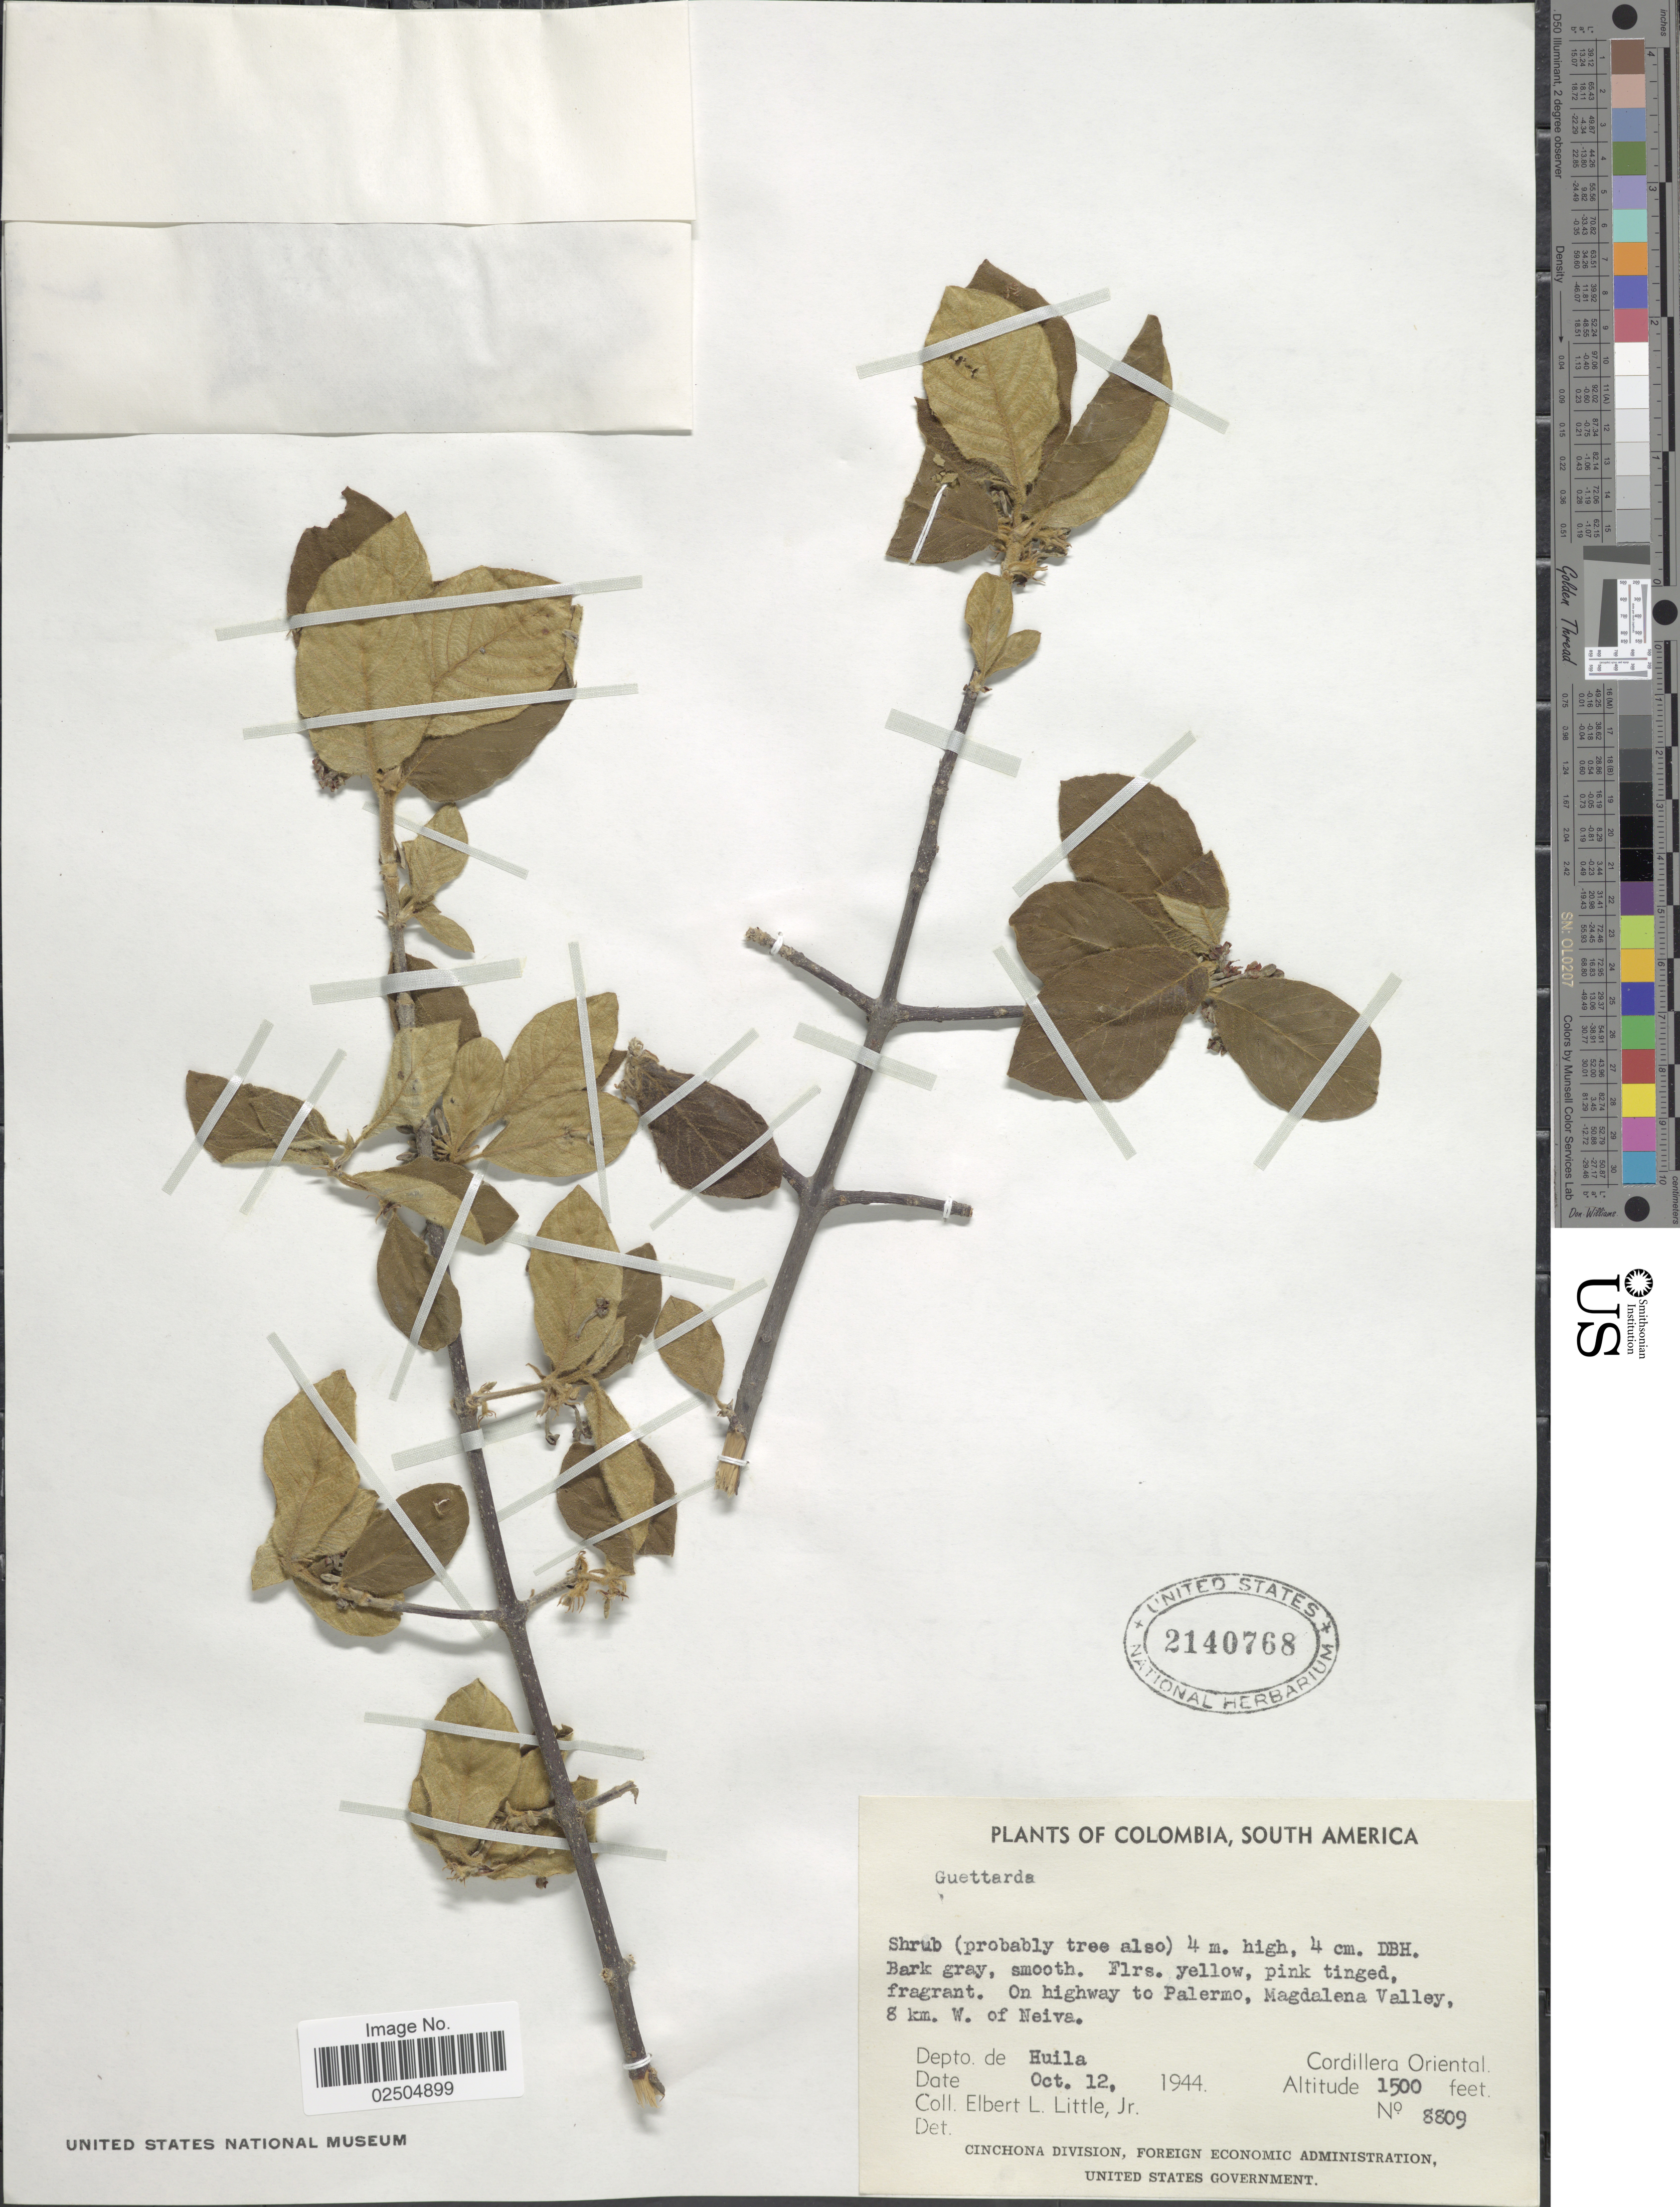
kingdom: Plantae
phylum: Tracheophyta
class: Magnoliopsida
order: Gentianales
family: Rubiaceae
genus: Guettarda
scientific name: Guettarda sp.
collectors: E. L. Little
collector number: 8809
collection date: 1944-10-12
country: Colombia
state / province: Huila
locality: On highway to Palermo, Magdalena Valley, 8 km. W. of Neiva, Cordillera Oriental, Depto. de Huila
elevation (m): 457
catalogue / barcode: US 2140768